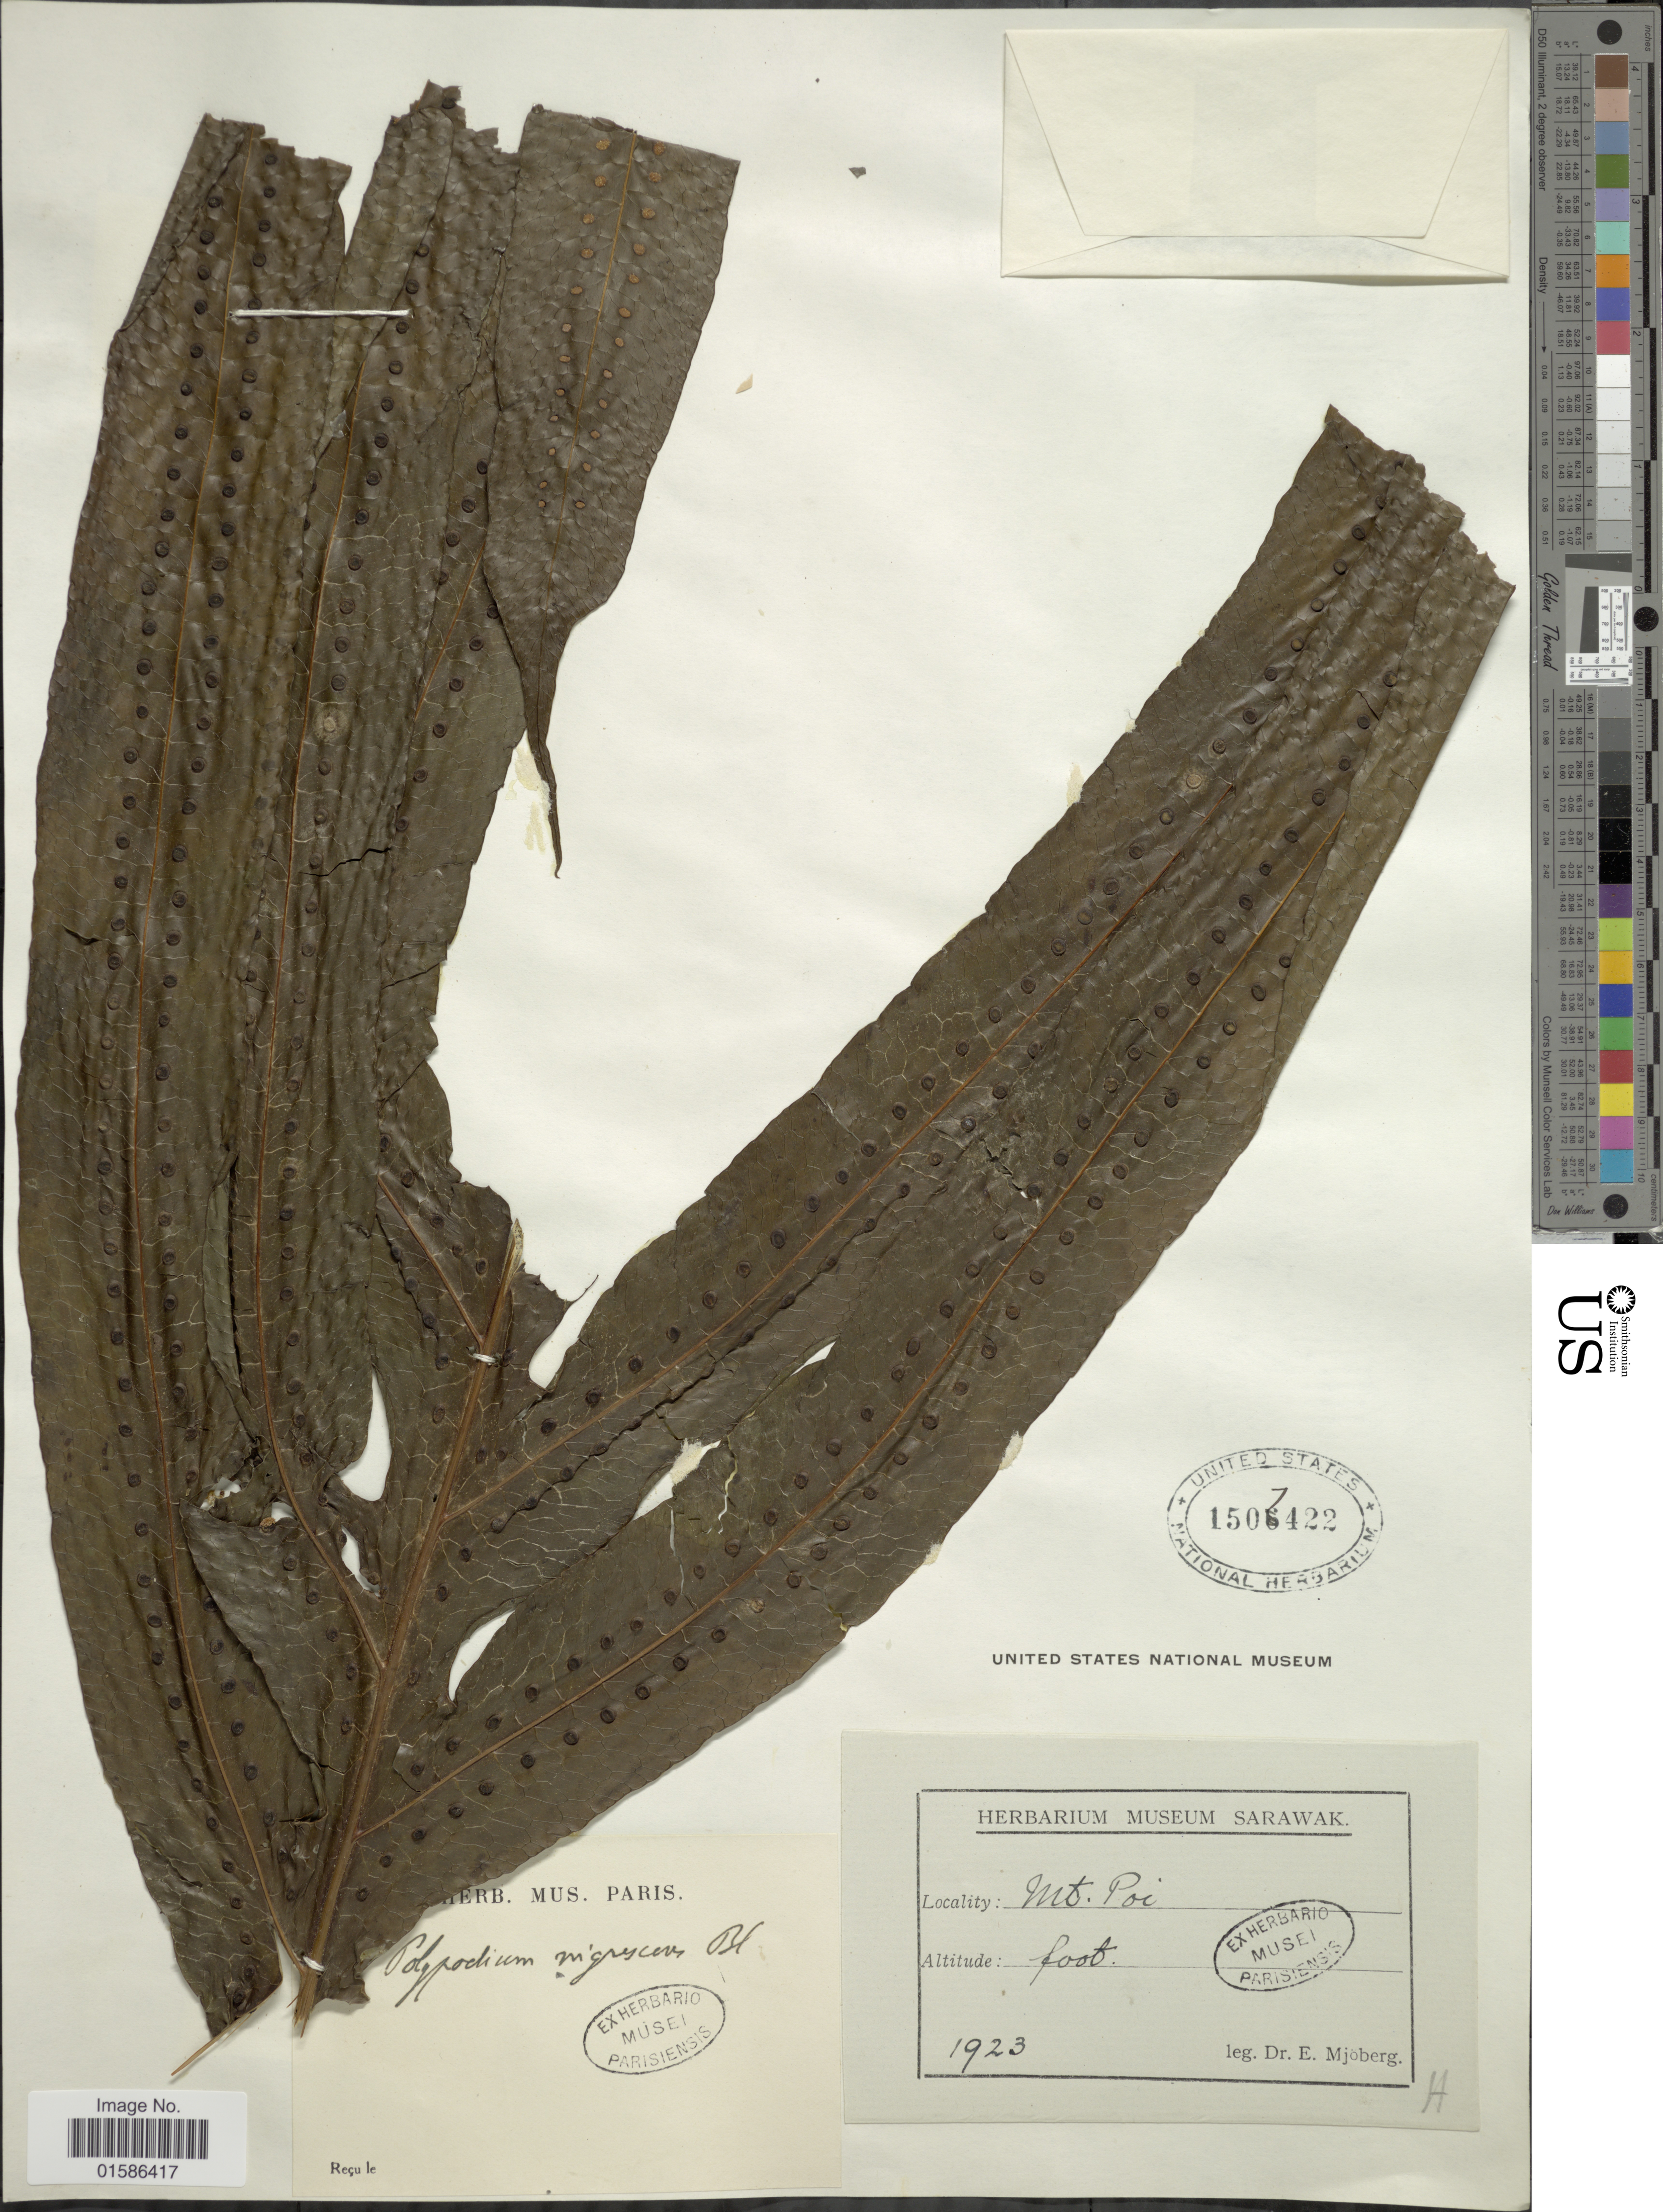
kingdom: Plantae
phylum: Tracheophyta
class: Polypodiopsida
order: Polypodiales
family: Polypodiaceae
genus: Microsorum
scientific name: Microsorum membranifolium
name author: (R. Br.) Ching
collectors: E. Mjoberg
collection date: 1923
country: Malaysia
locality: Mt Poi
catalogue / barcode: US 1507422